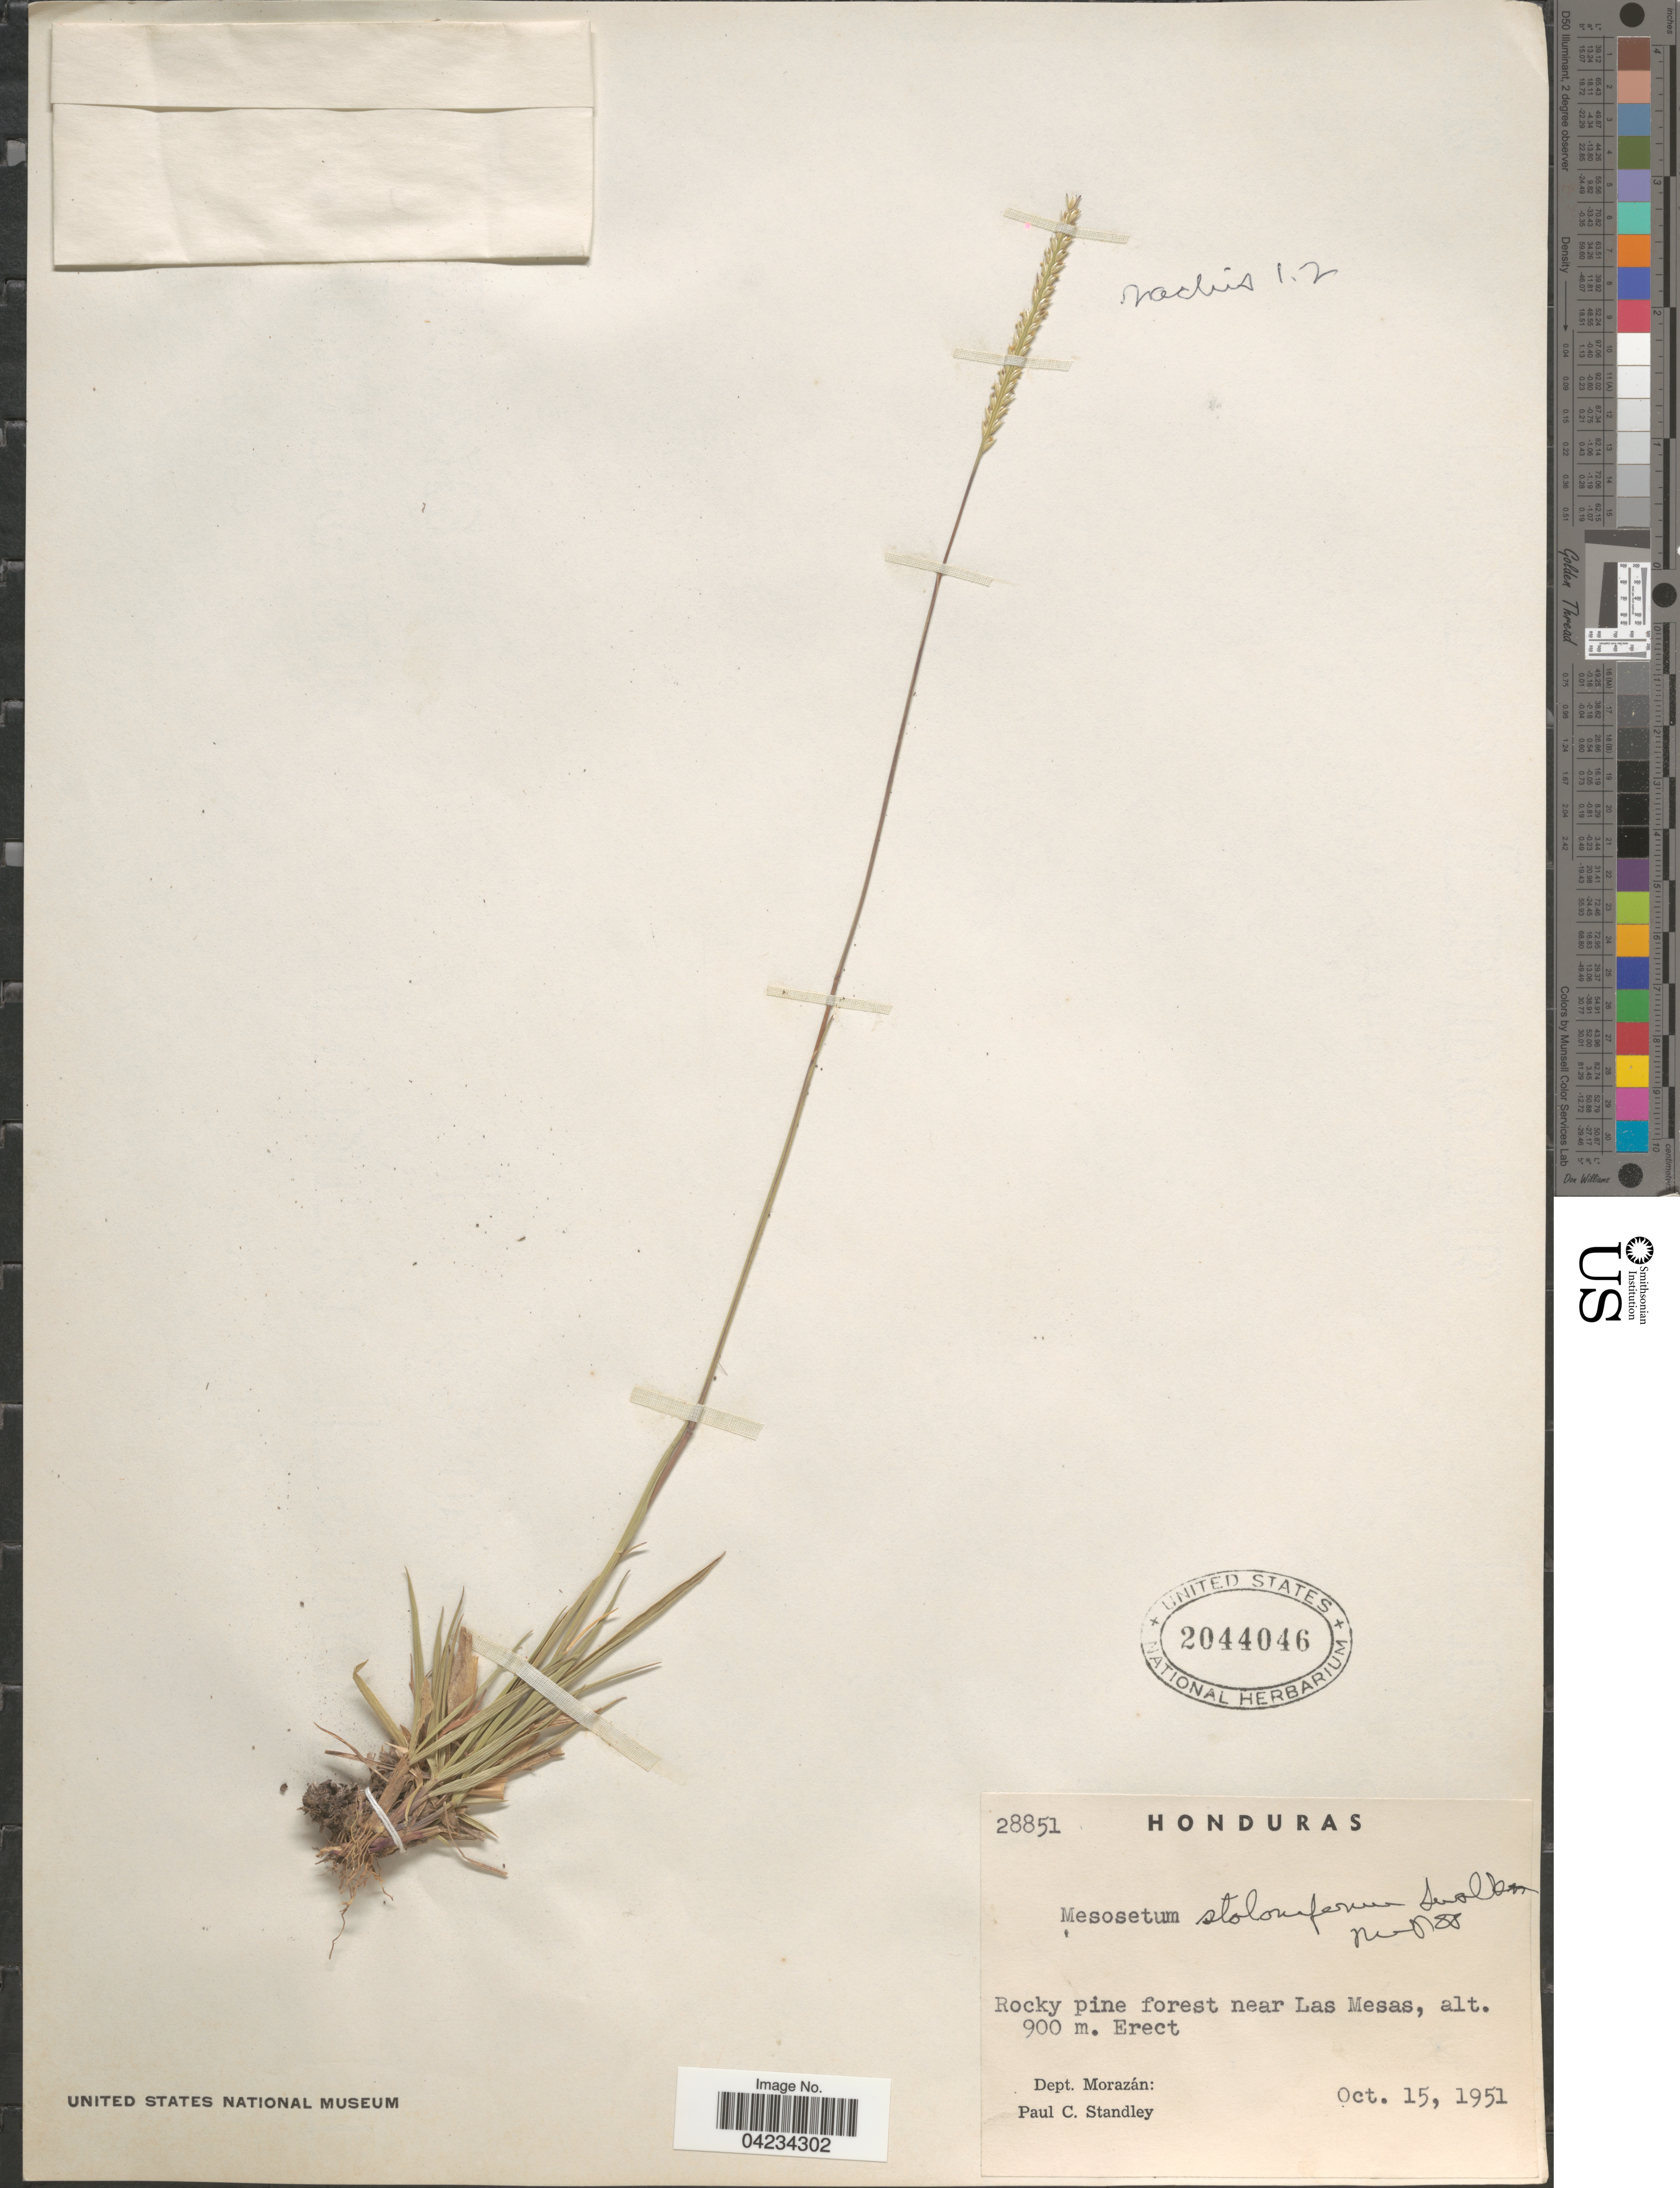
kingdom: Plantae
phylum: Tracheophyta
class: Liliopsida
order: Poales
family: Poaceae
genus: Mesosetum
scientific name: Mesosetum stoloniferum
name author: Swallen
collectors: P. C. Standley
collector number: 28851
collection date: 1951-10-15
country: Honduras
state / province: Fco. Morazán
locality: Near Las Mesas. Dept. Morazán.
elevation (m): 900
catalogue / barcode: US 2044046